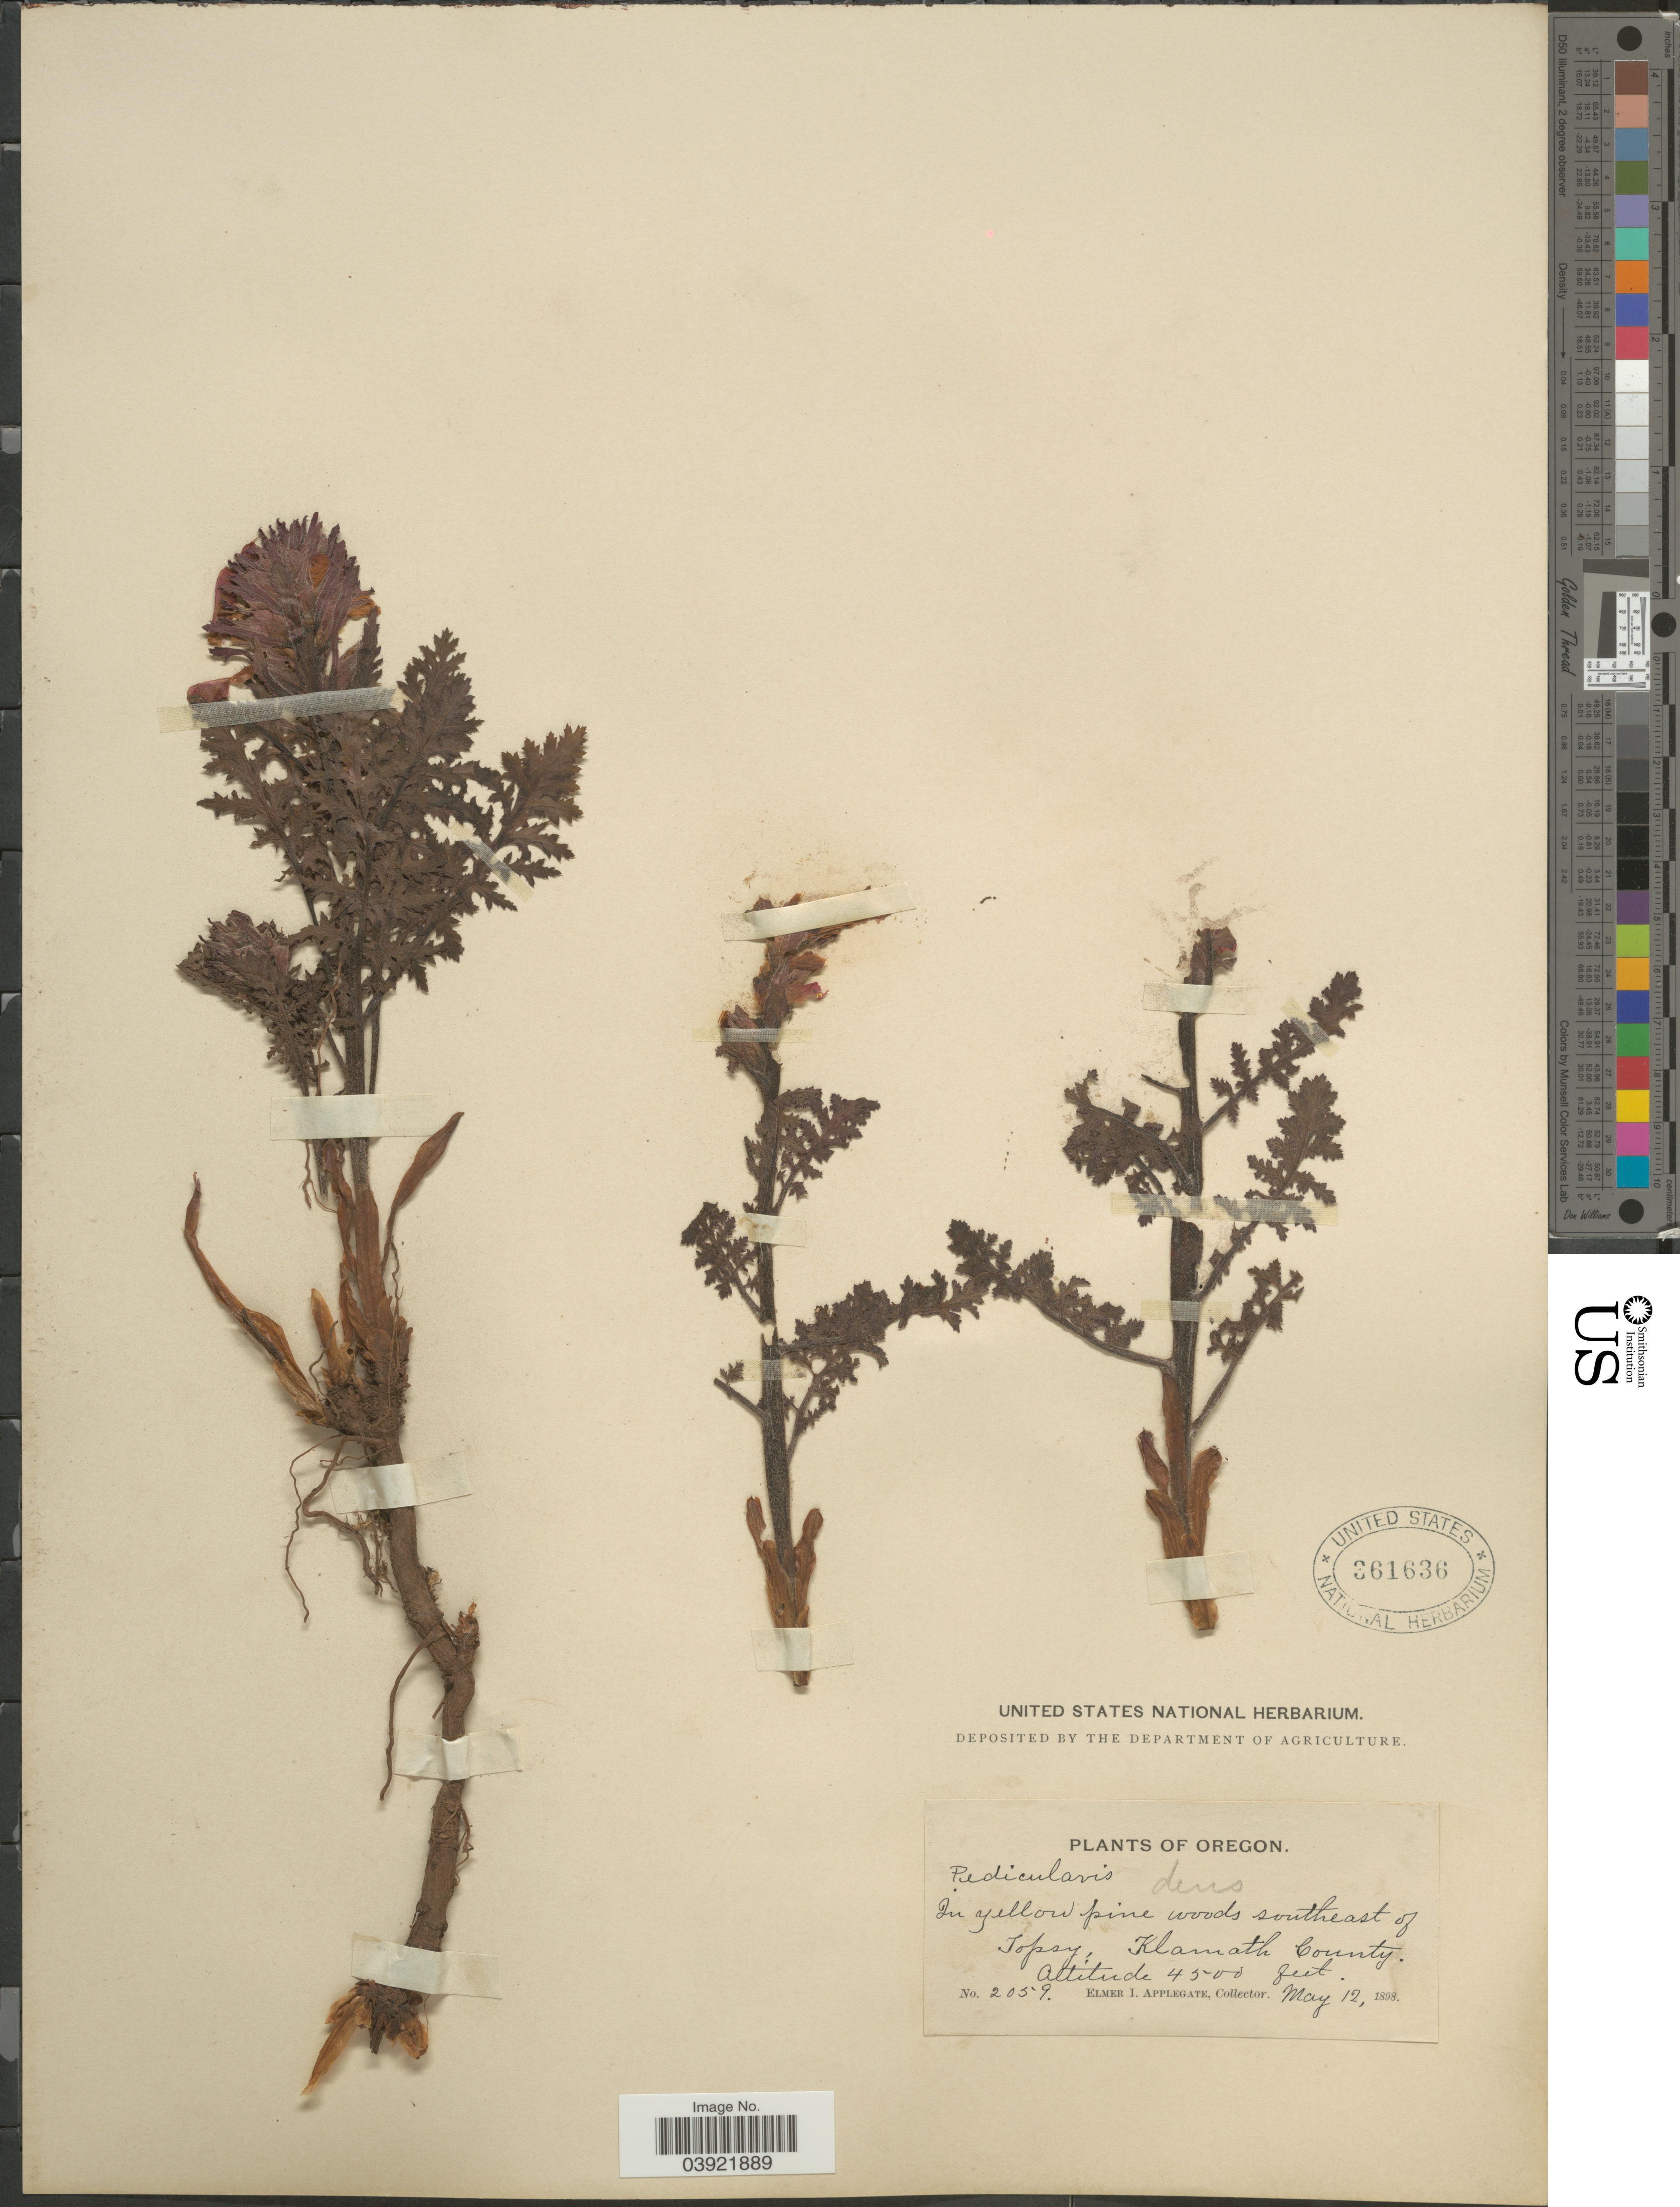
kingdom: Plantae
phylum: Tracheophyta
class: Magnoliopsida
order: Lamiales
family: Orobanchaceae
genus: Pedicularis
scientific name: Pedicularis densiflora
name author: Benth.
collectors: E. I. Applegate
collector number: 2059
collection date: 1898-05-12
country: United States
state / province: Oregon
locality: Southeast of Topsy, Klamath County.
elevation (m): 1372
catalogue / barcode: US 361636